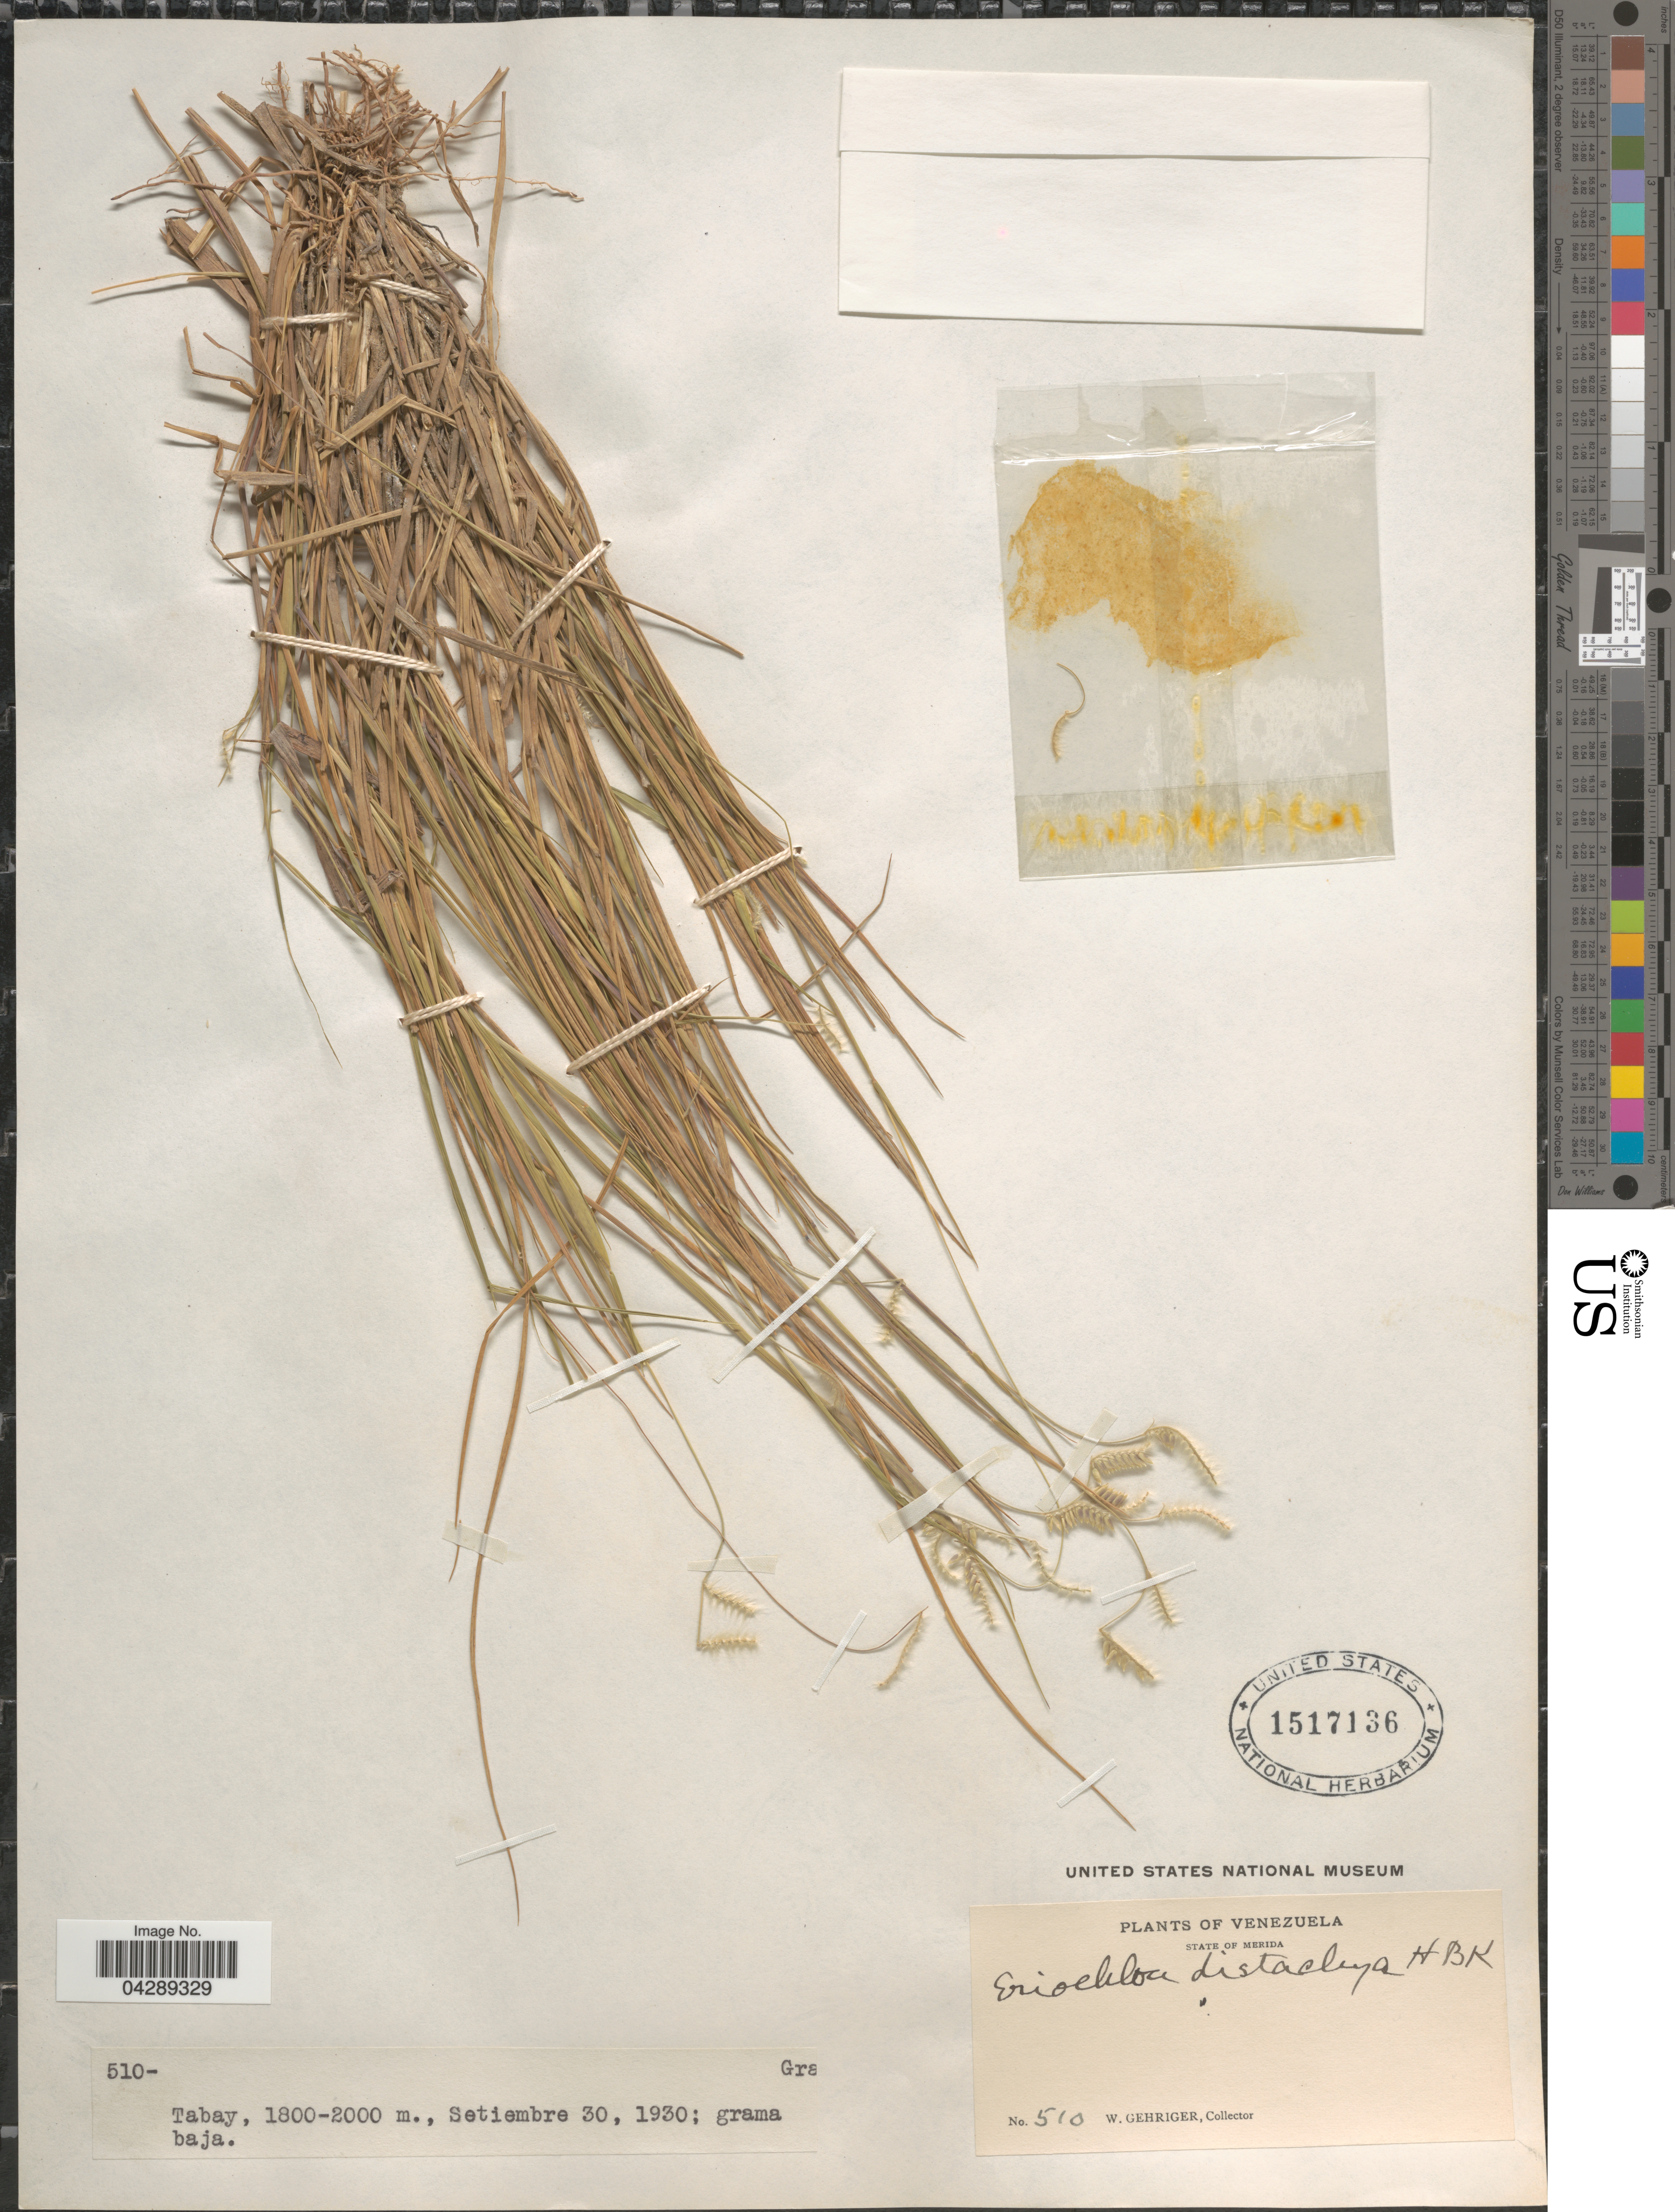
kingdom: Plantae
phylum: Tracheophyta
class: Liliopsida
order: Poales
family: Poaceae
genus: Eriochloa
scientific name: Eriochloa distachya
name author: Kunth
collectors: W. Gehriger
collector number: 510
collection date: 1930-09-30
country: Venezuela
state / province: Merida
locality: Tabay, grama baja.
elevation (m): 1800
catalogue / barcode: US 1517136